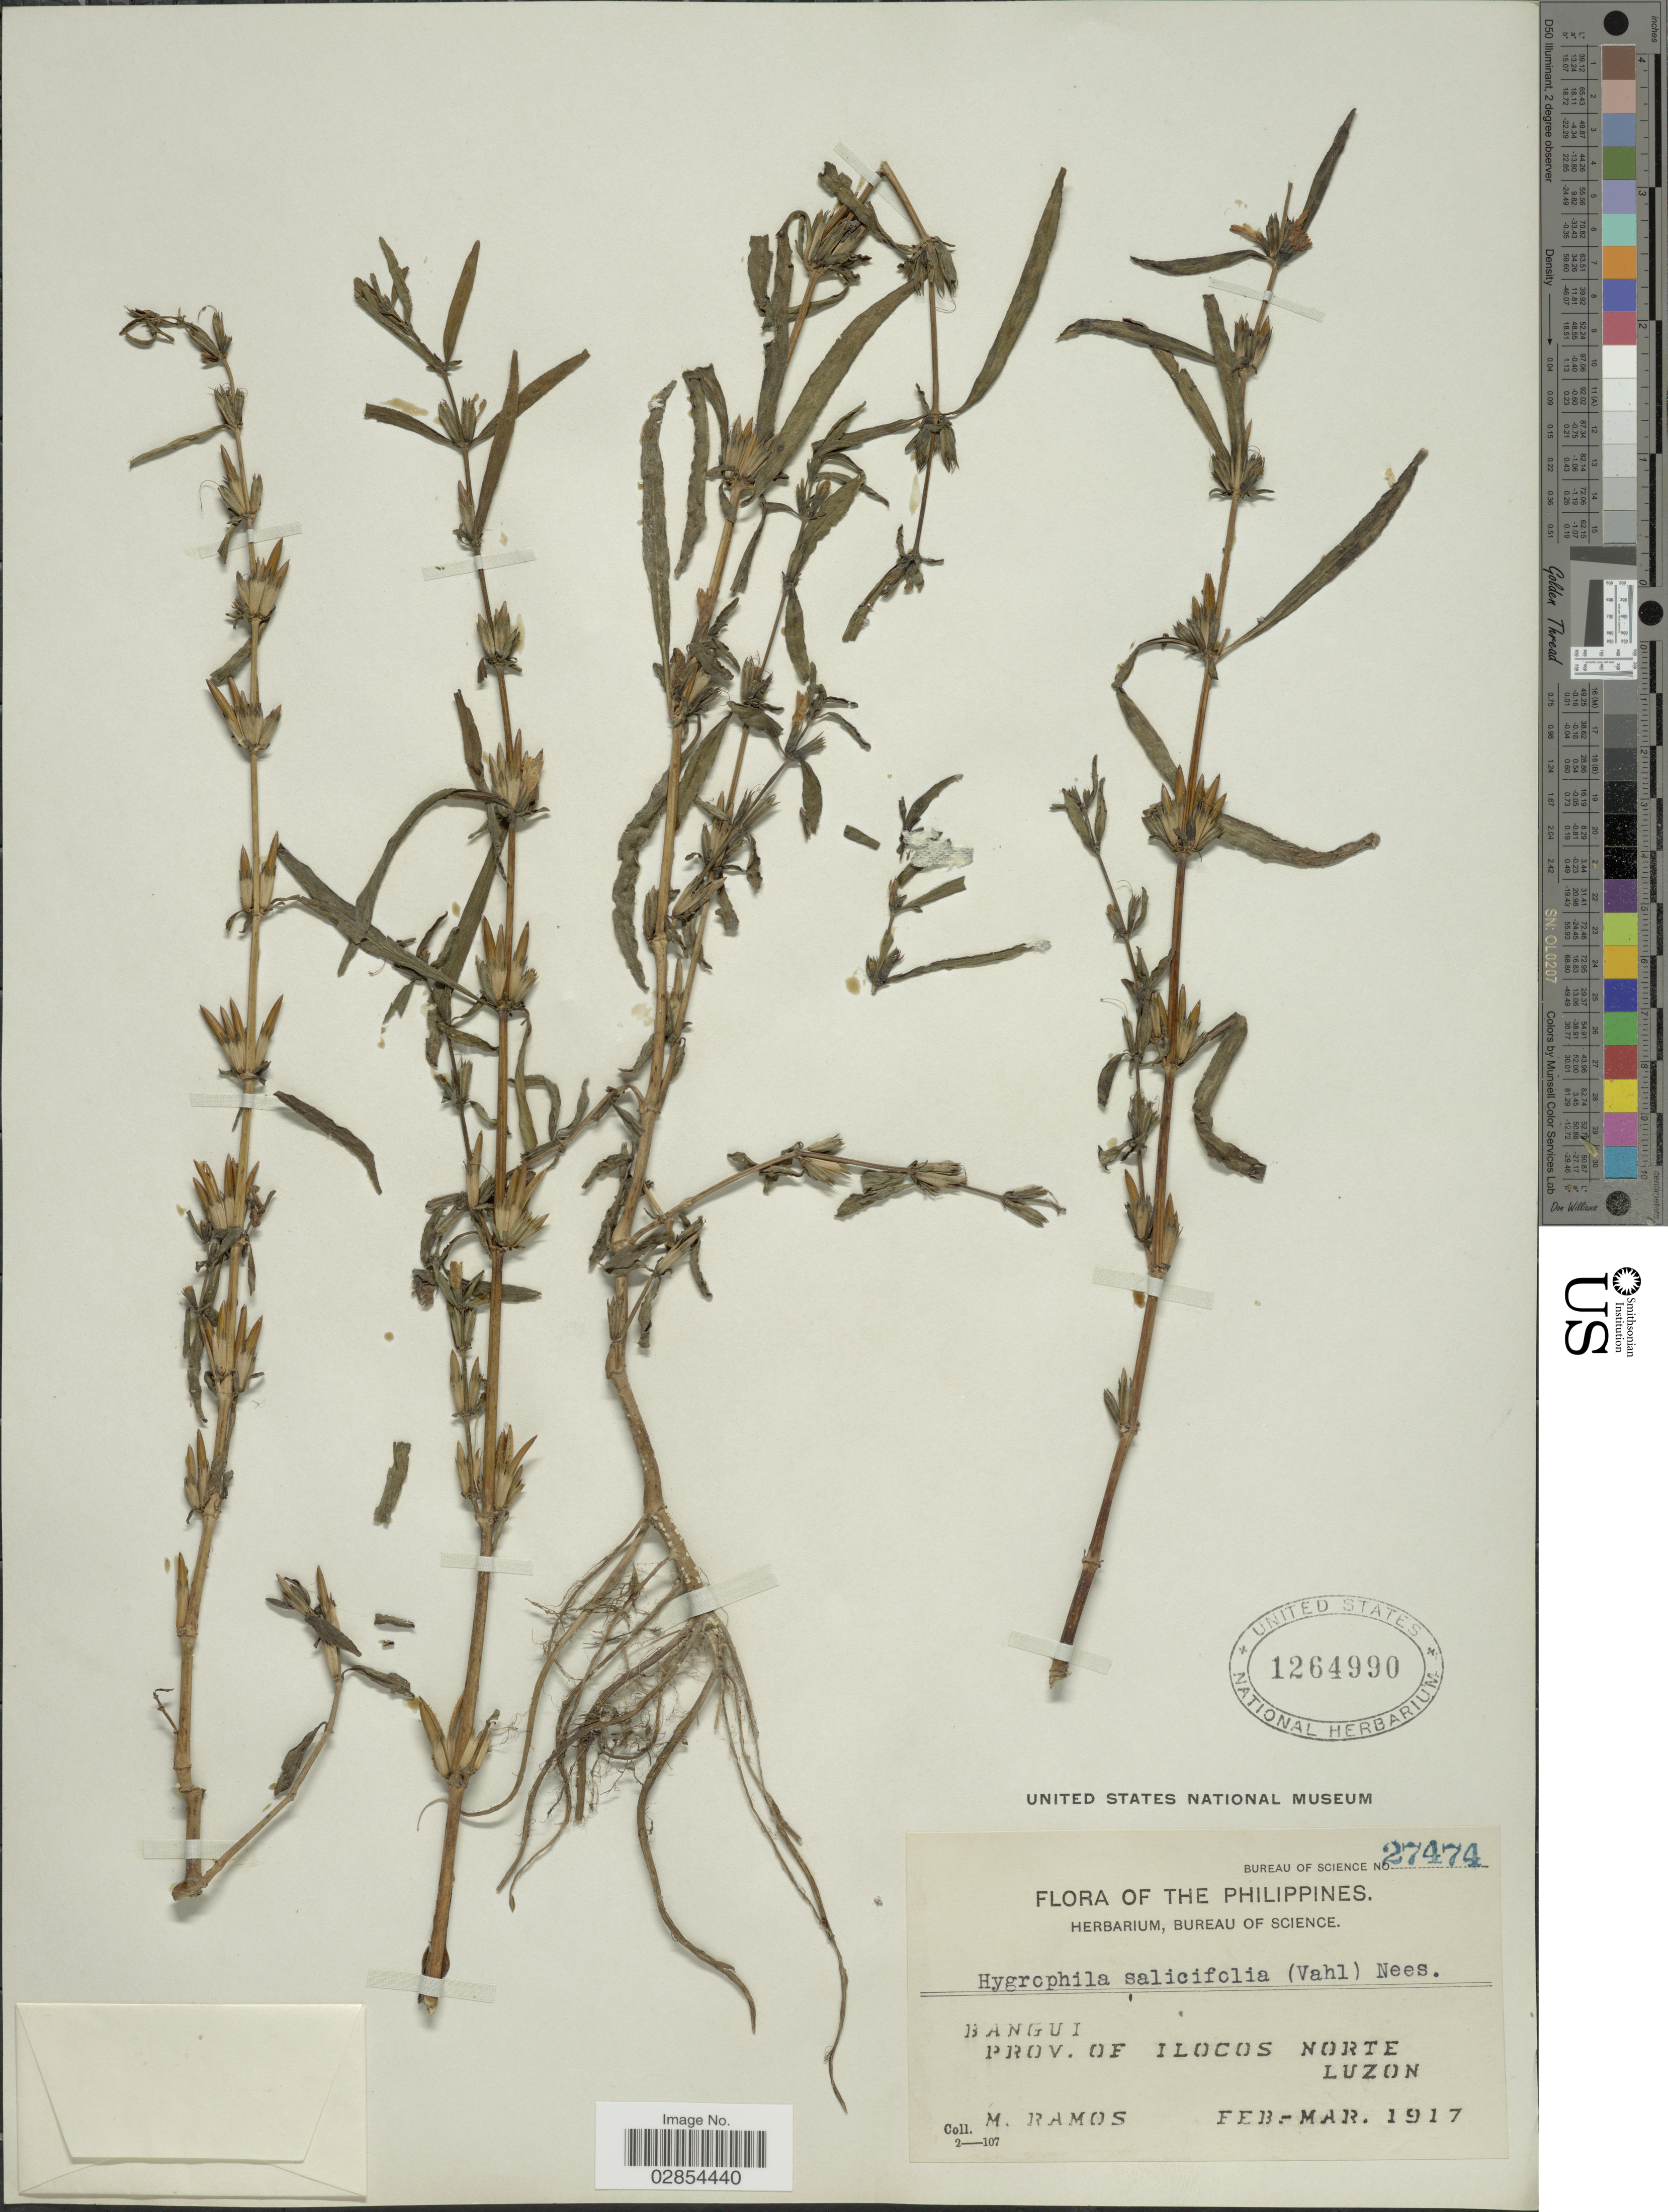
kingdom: Plantae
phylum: Tracheophyta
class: Magnoliopsida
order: Lamiales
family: Acanthaceae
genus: Hygrophila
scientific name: Hygrophila salicifolia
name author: (Vahl) Nees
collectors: M. Ramos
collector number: Bureau of Science 27474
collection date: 1917-02/1917-03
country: Philippines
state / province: Ilocos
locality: Bangui. Prov. of Ilocos Norte. Luzon.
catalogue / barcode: US 1264990